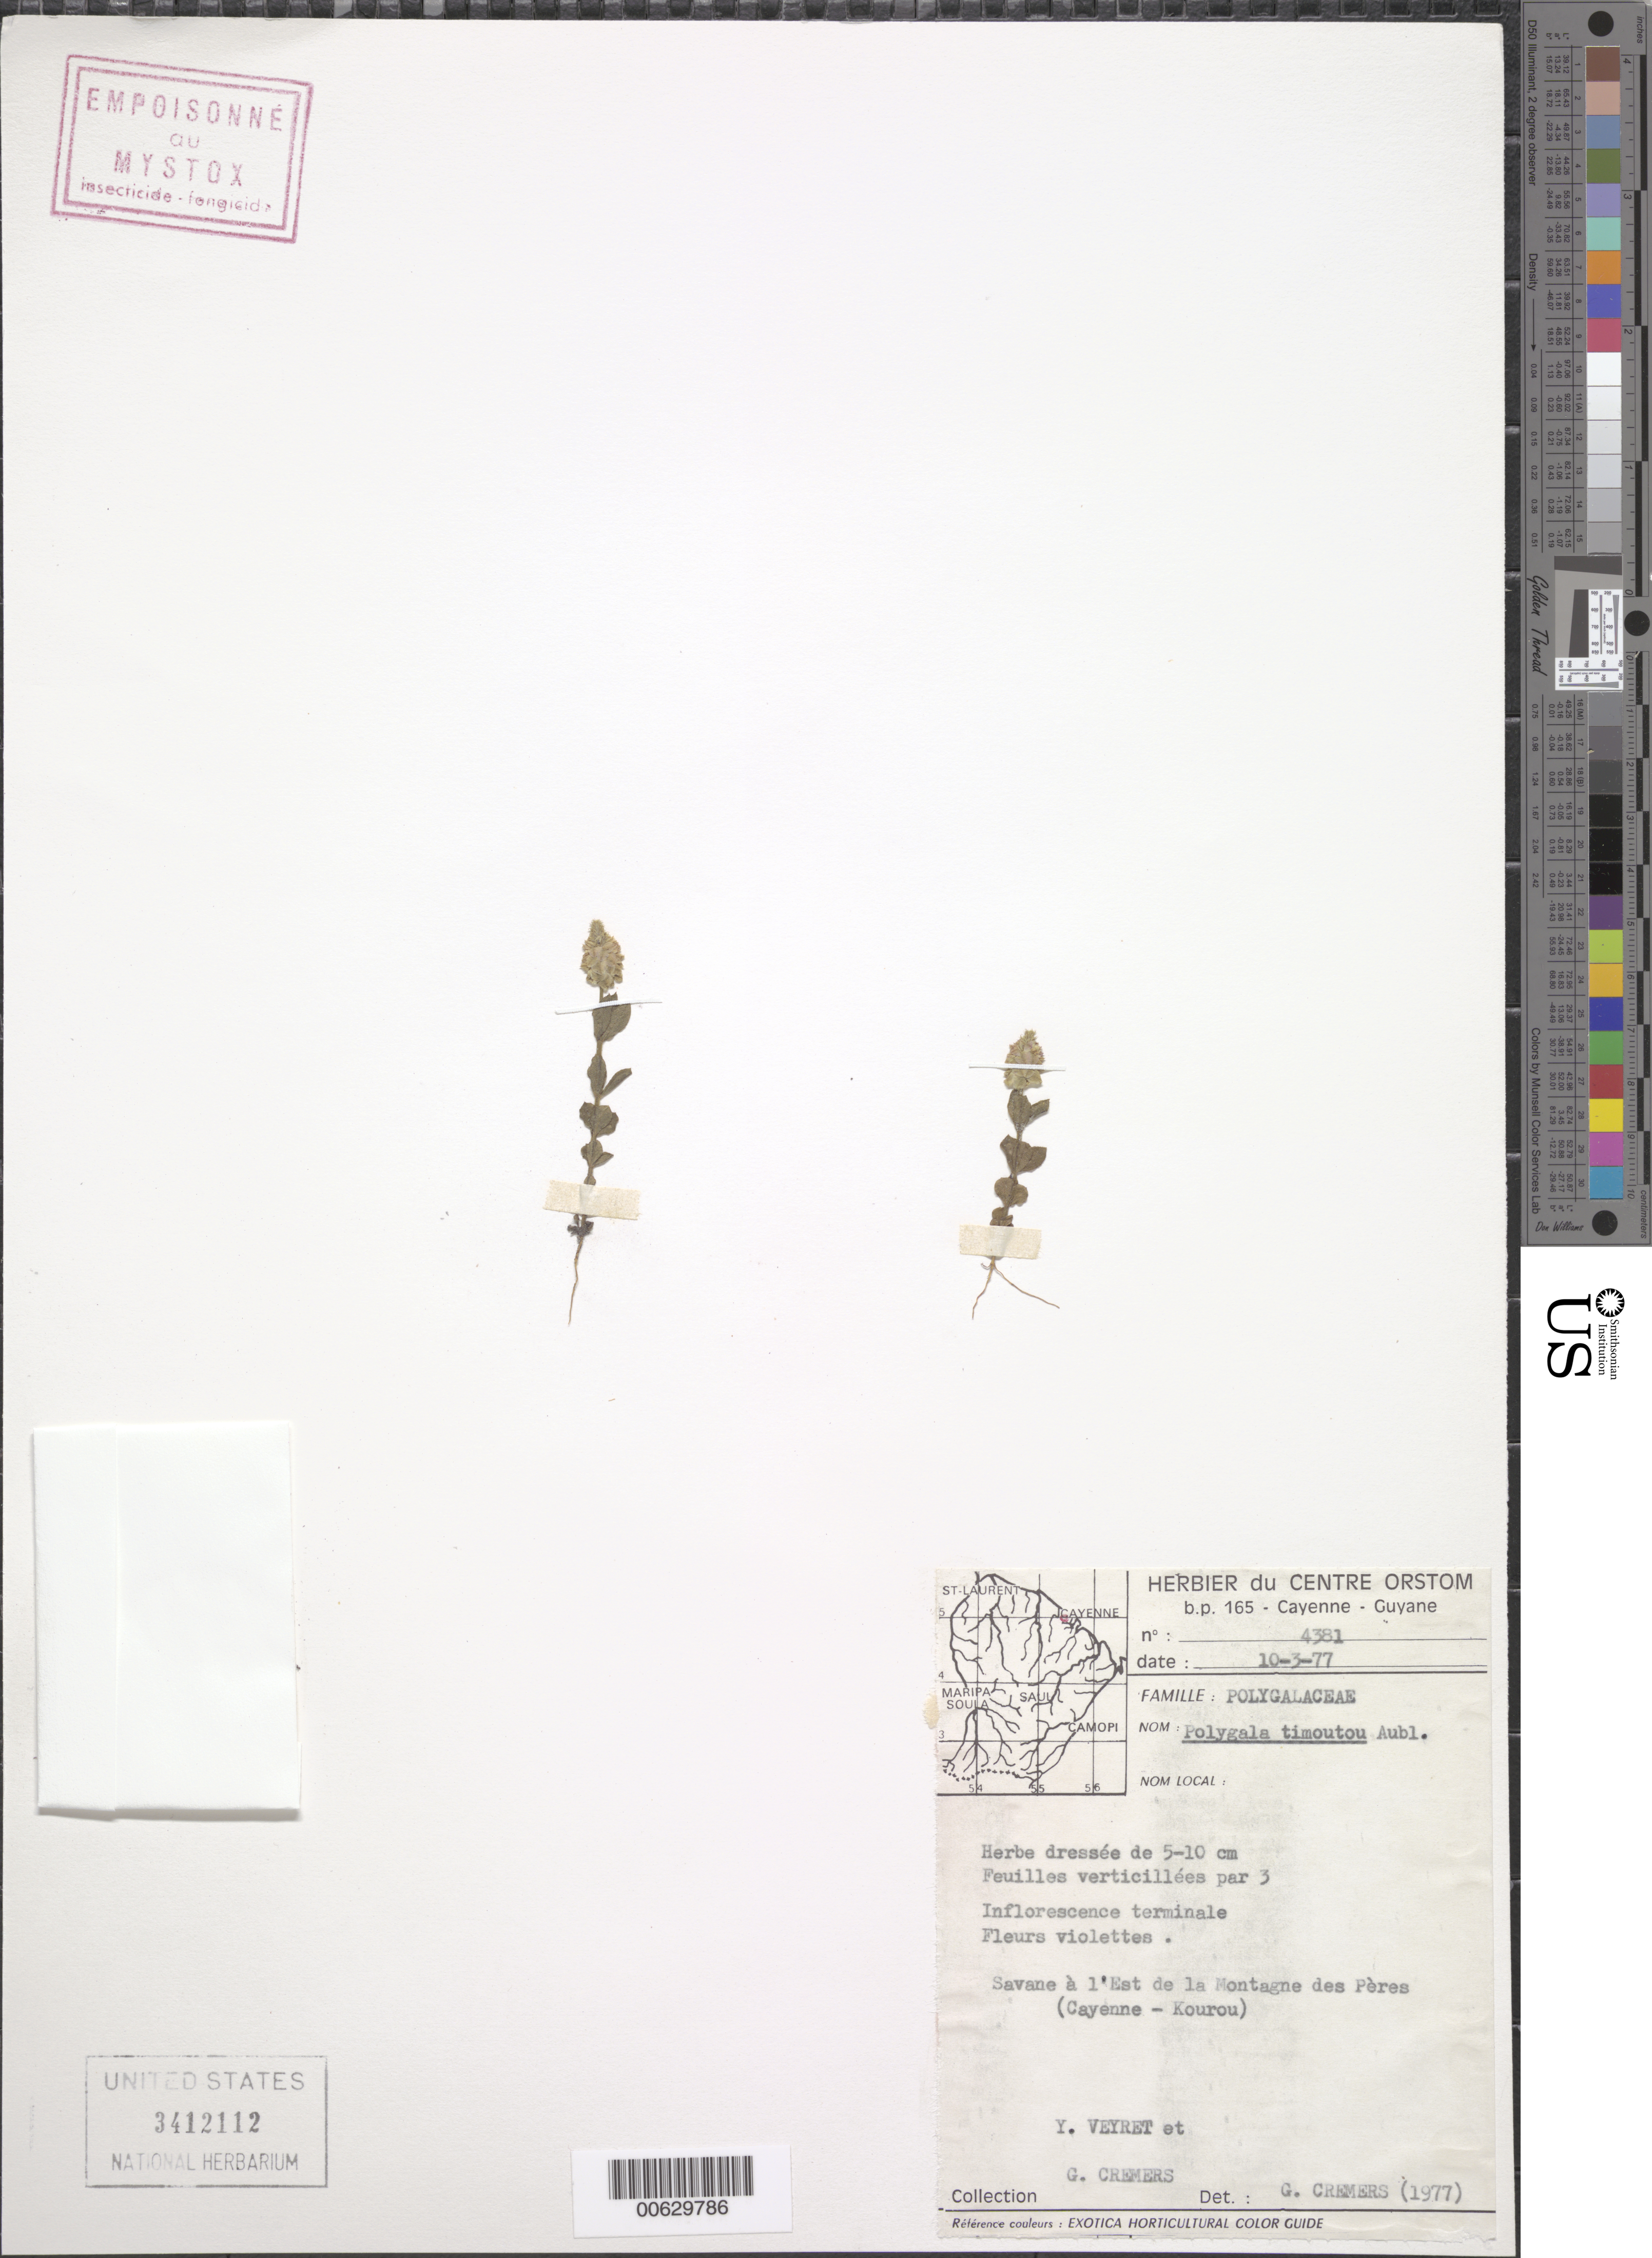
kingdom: Plantae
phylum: Tracheophyta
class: Magnoliopsida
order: Fabales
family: Polygalaceae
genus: Polygala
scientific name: Polygala timoutou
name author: Aubl.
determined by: Cremers, Georges A.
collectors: Y. Veyret & G. Cremers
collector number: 4381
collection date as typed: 10-Mar-77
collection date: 1977-03-10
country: French Guiana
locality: Montagnes des Pères (Cayenne-Kourou)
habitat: Savanna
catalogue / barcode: US 3412112